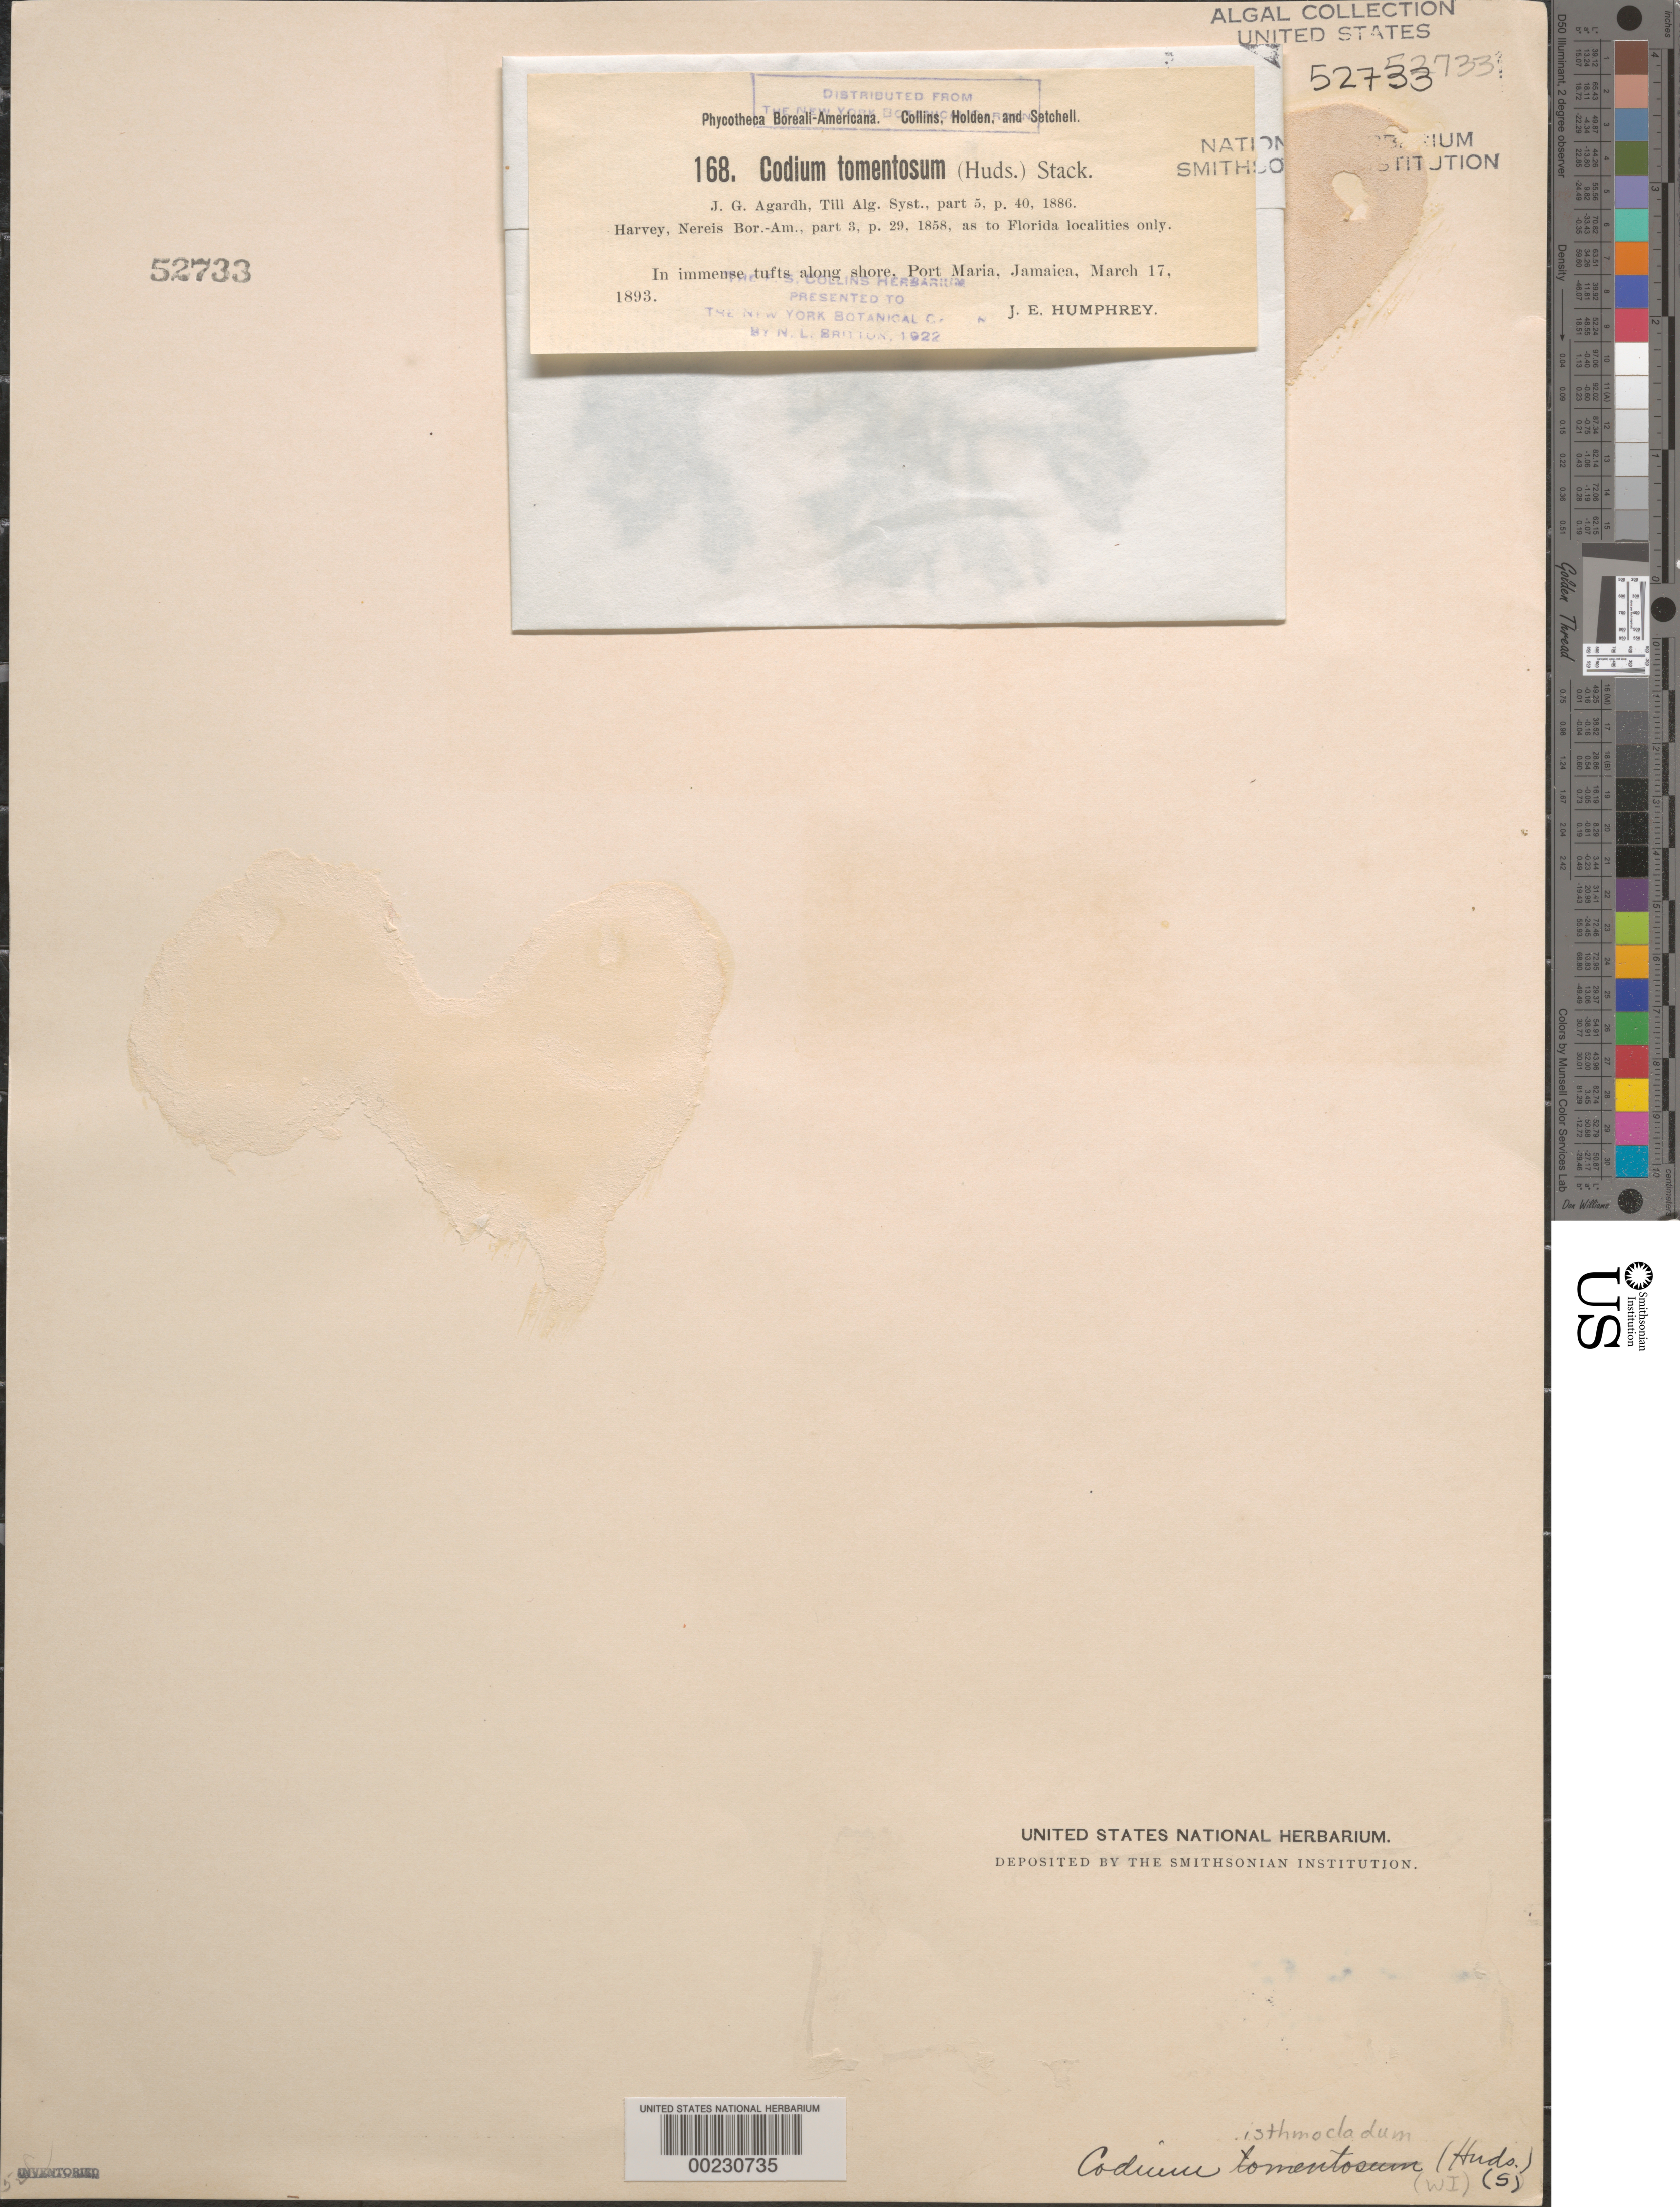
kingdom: Plantae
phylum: Chlorophyta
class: Ulvophyceae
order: Bryopsidales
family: Codiaceae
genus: Codium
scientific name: Codium tomentosum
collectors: J. Humphrey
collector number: PB-A 168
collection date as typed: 17 III 93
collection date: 1893-03-17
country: Jamaica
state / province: Saint Mary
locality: Port Maria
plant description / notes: Collins, Holden & Setchell, Phycotheca Boreali-Americana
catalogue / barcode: US 52733